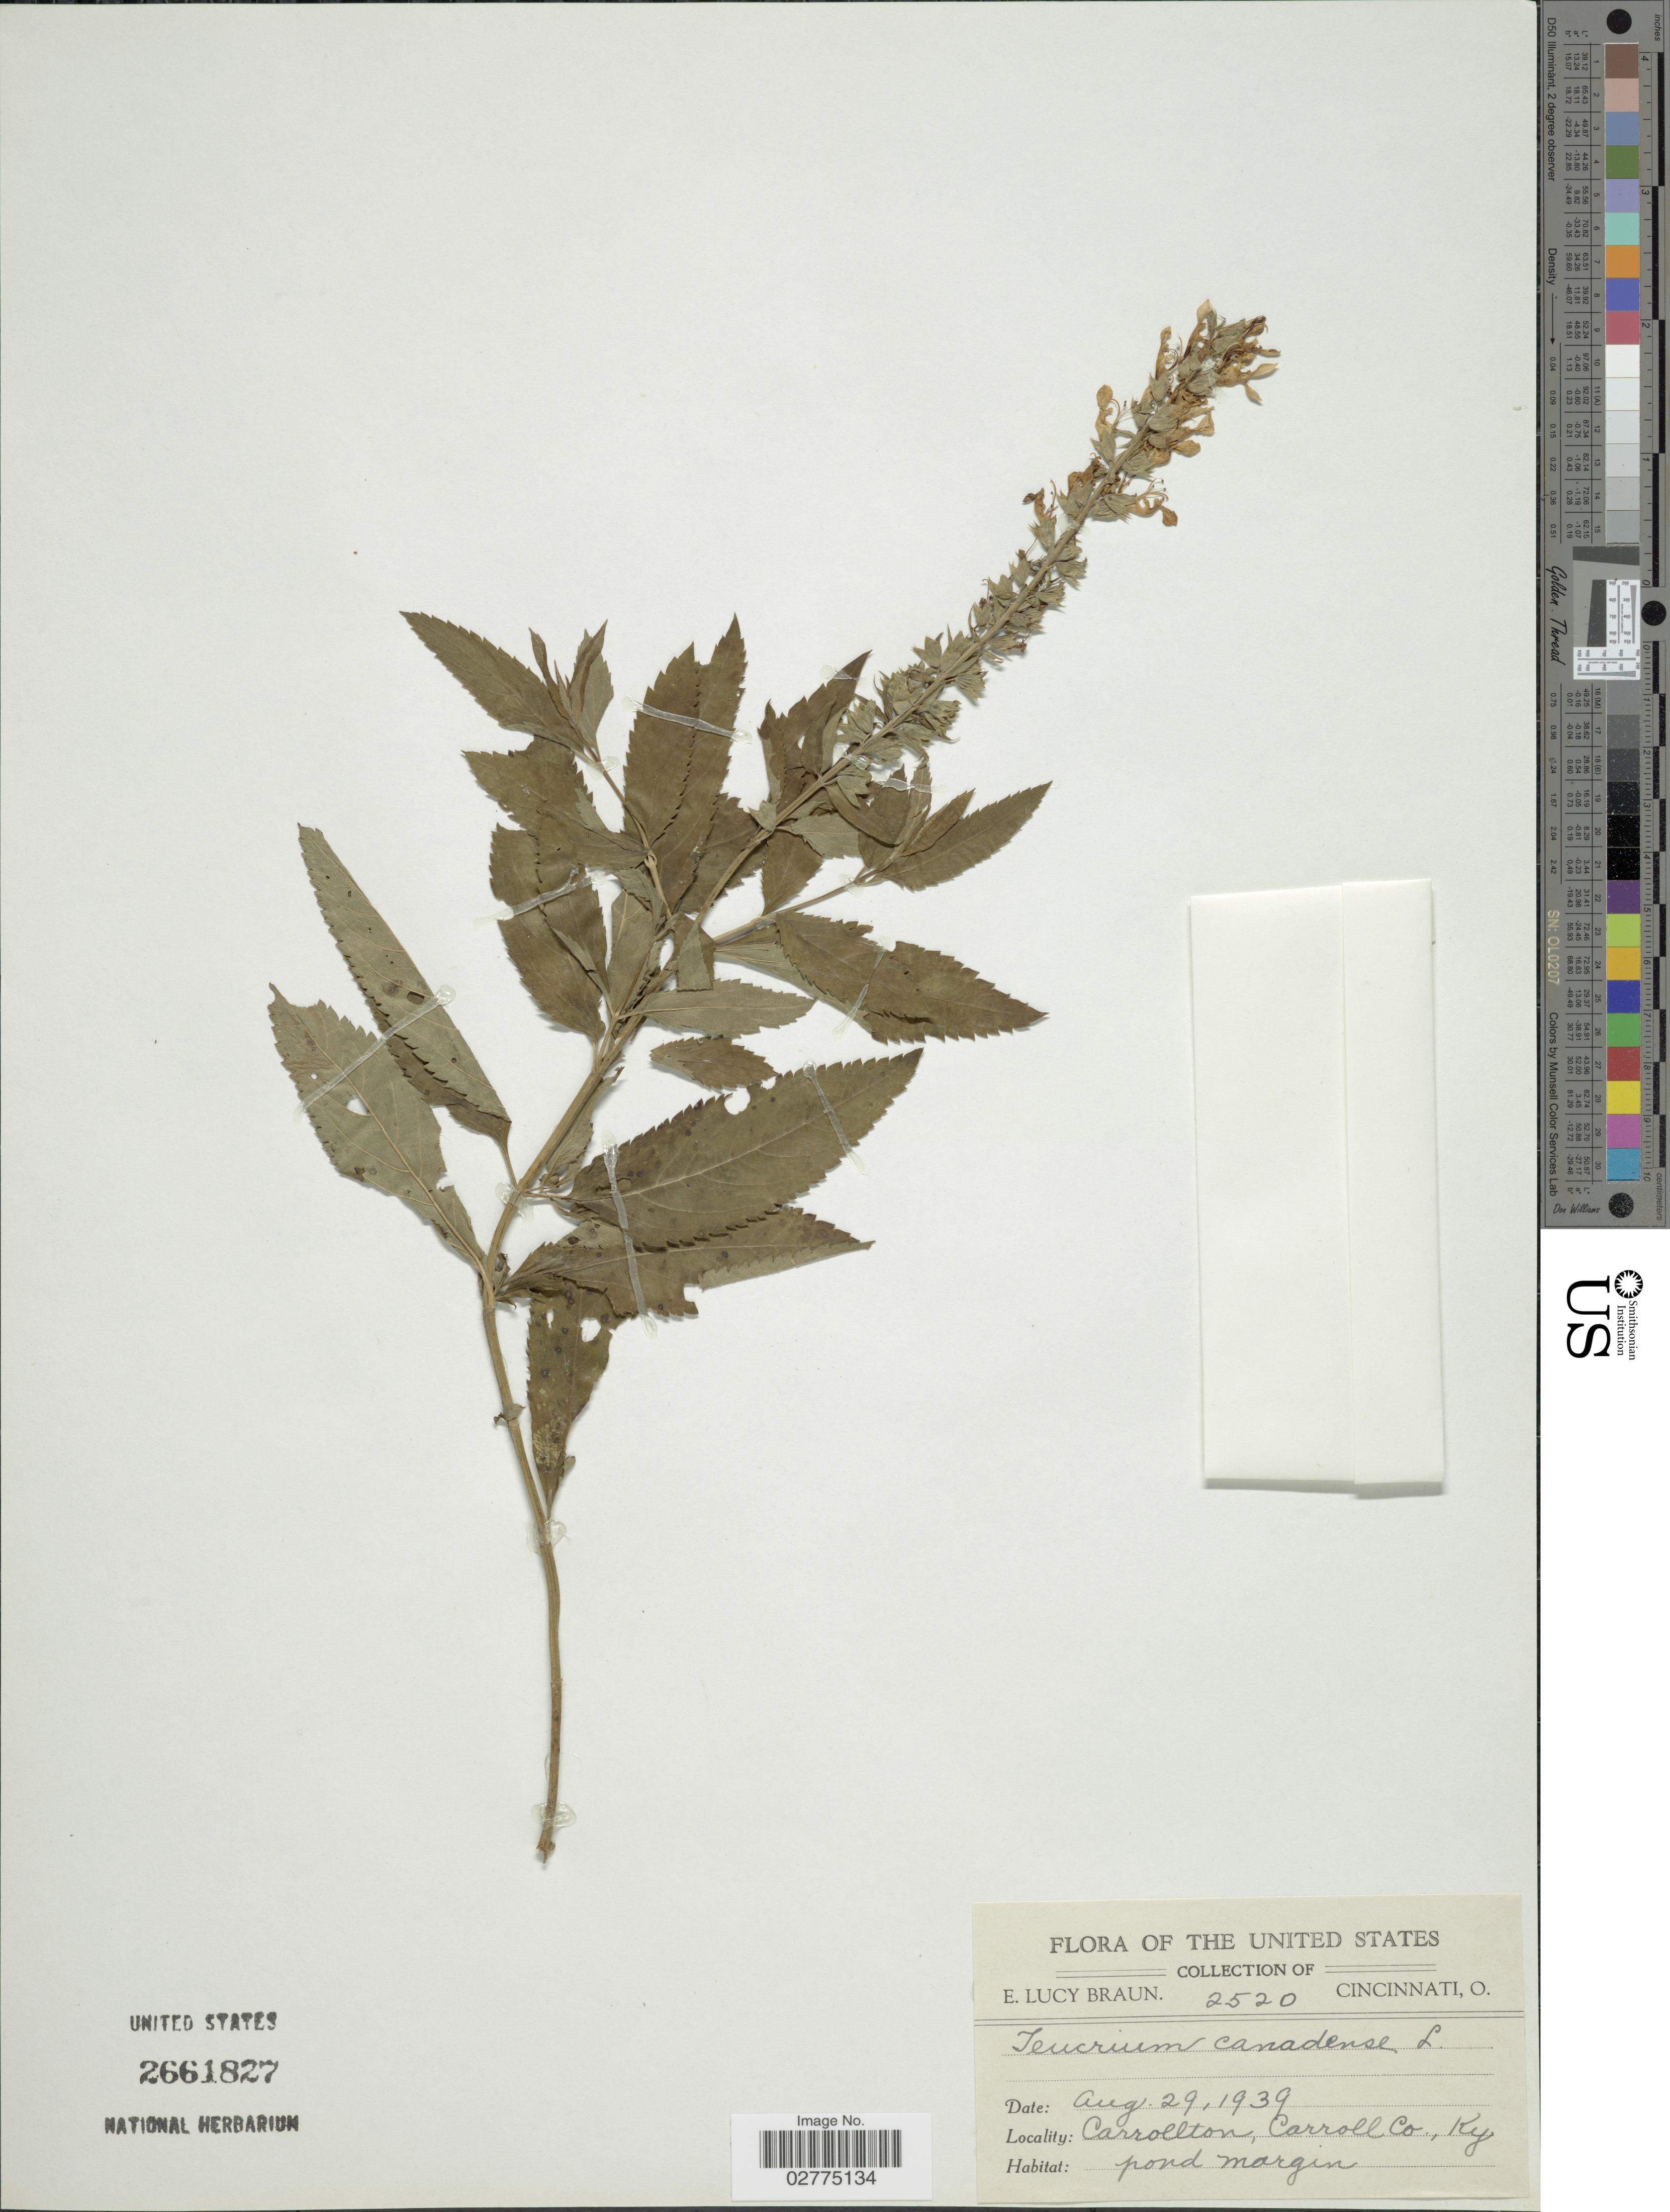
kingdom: Plantae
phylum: Tracheophyta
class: Magnoliopsida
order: Lamiales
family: Lamiaceae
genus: Teucrium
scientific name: Teucrium canadense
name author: L.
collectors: E. L. Braun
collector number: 2520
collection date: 1939-08-29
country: United States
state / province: Kentucky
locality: Carrollton, Carroll Co., Ky.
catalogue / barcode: US 2661827